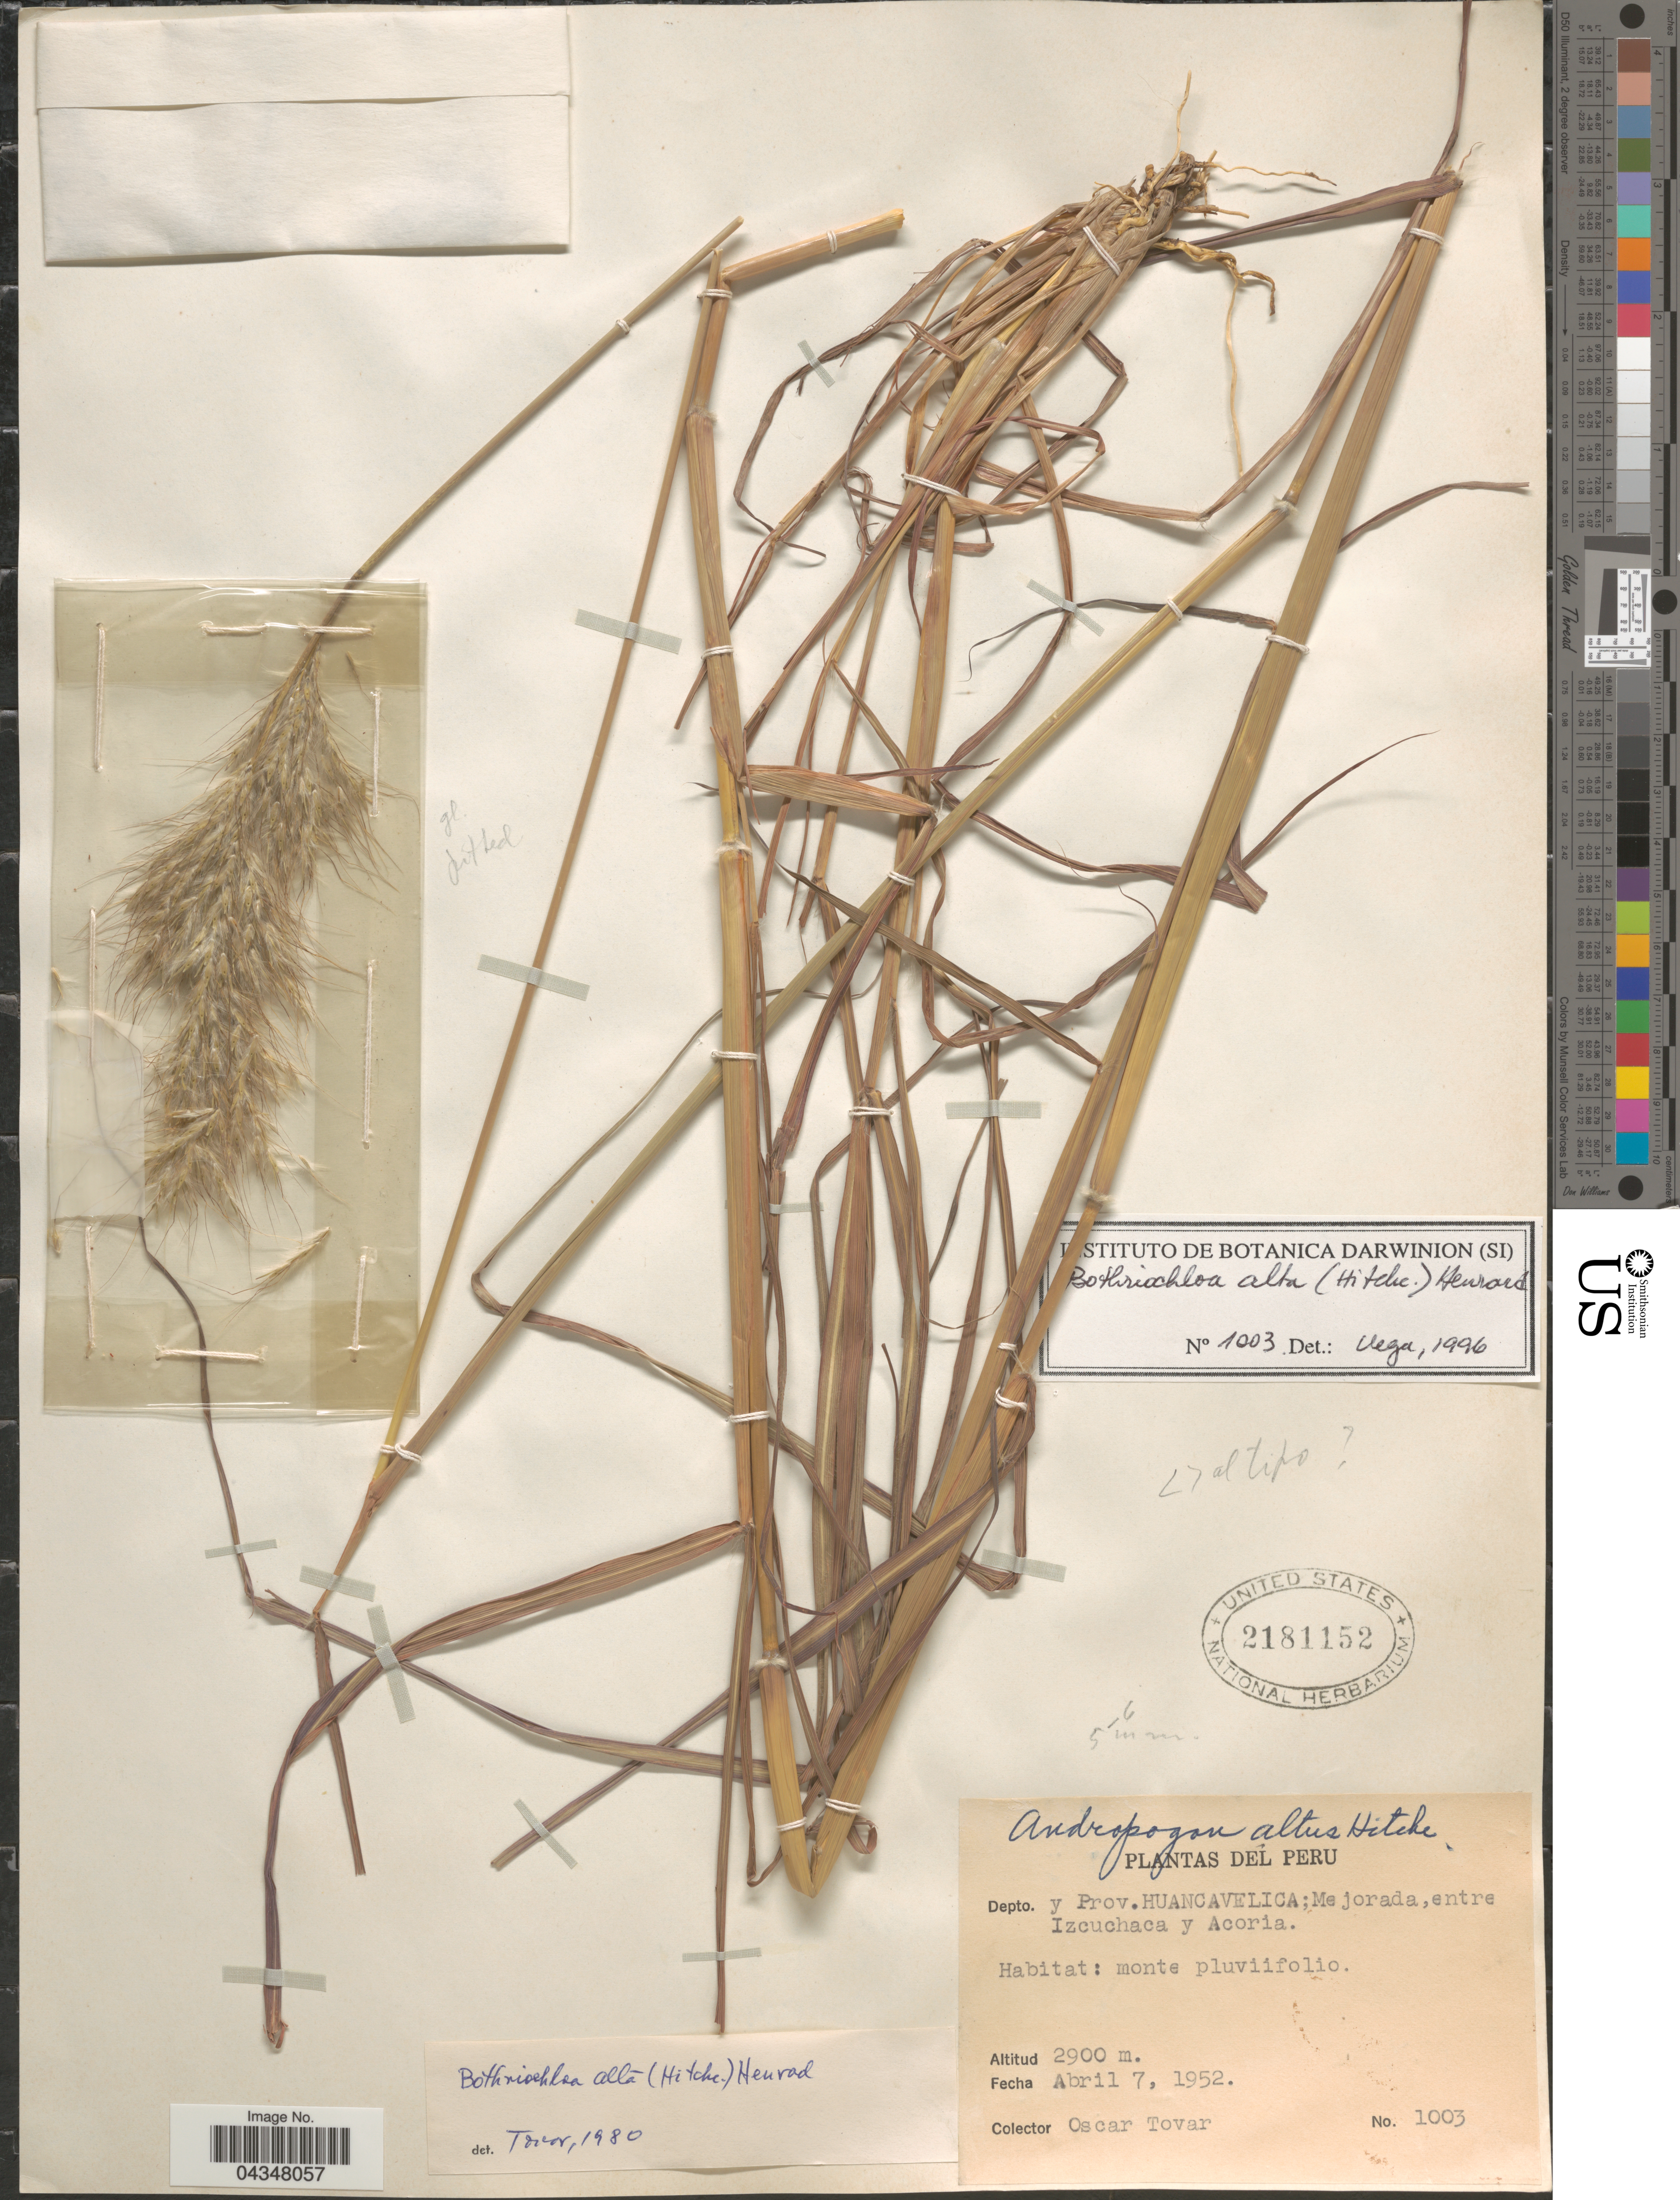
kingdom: Plantae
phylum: Tracheophyta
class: Liliopsida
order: Poales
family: Poaceae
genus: Bothriochloa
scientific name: Bothriochloa alta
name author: (Hitchc.) Henr.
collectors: Ó. Tovar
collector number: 1003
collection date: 1952-04-07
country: Peru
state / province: Huancavelica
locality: Depto. y Prov. Huancavelica: Me jorada, entre Izcuchaca y Acoria.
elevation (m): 2900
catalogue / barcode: US 2181152